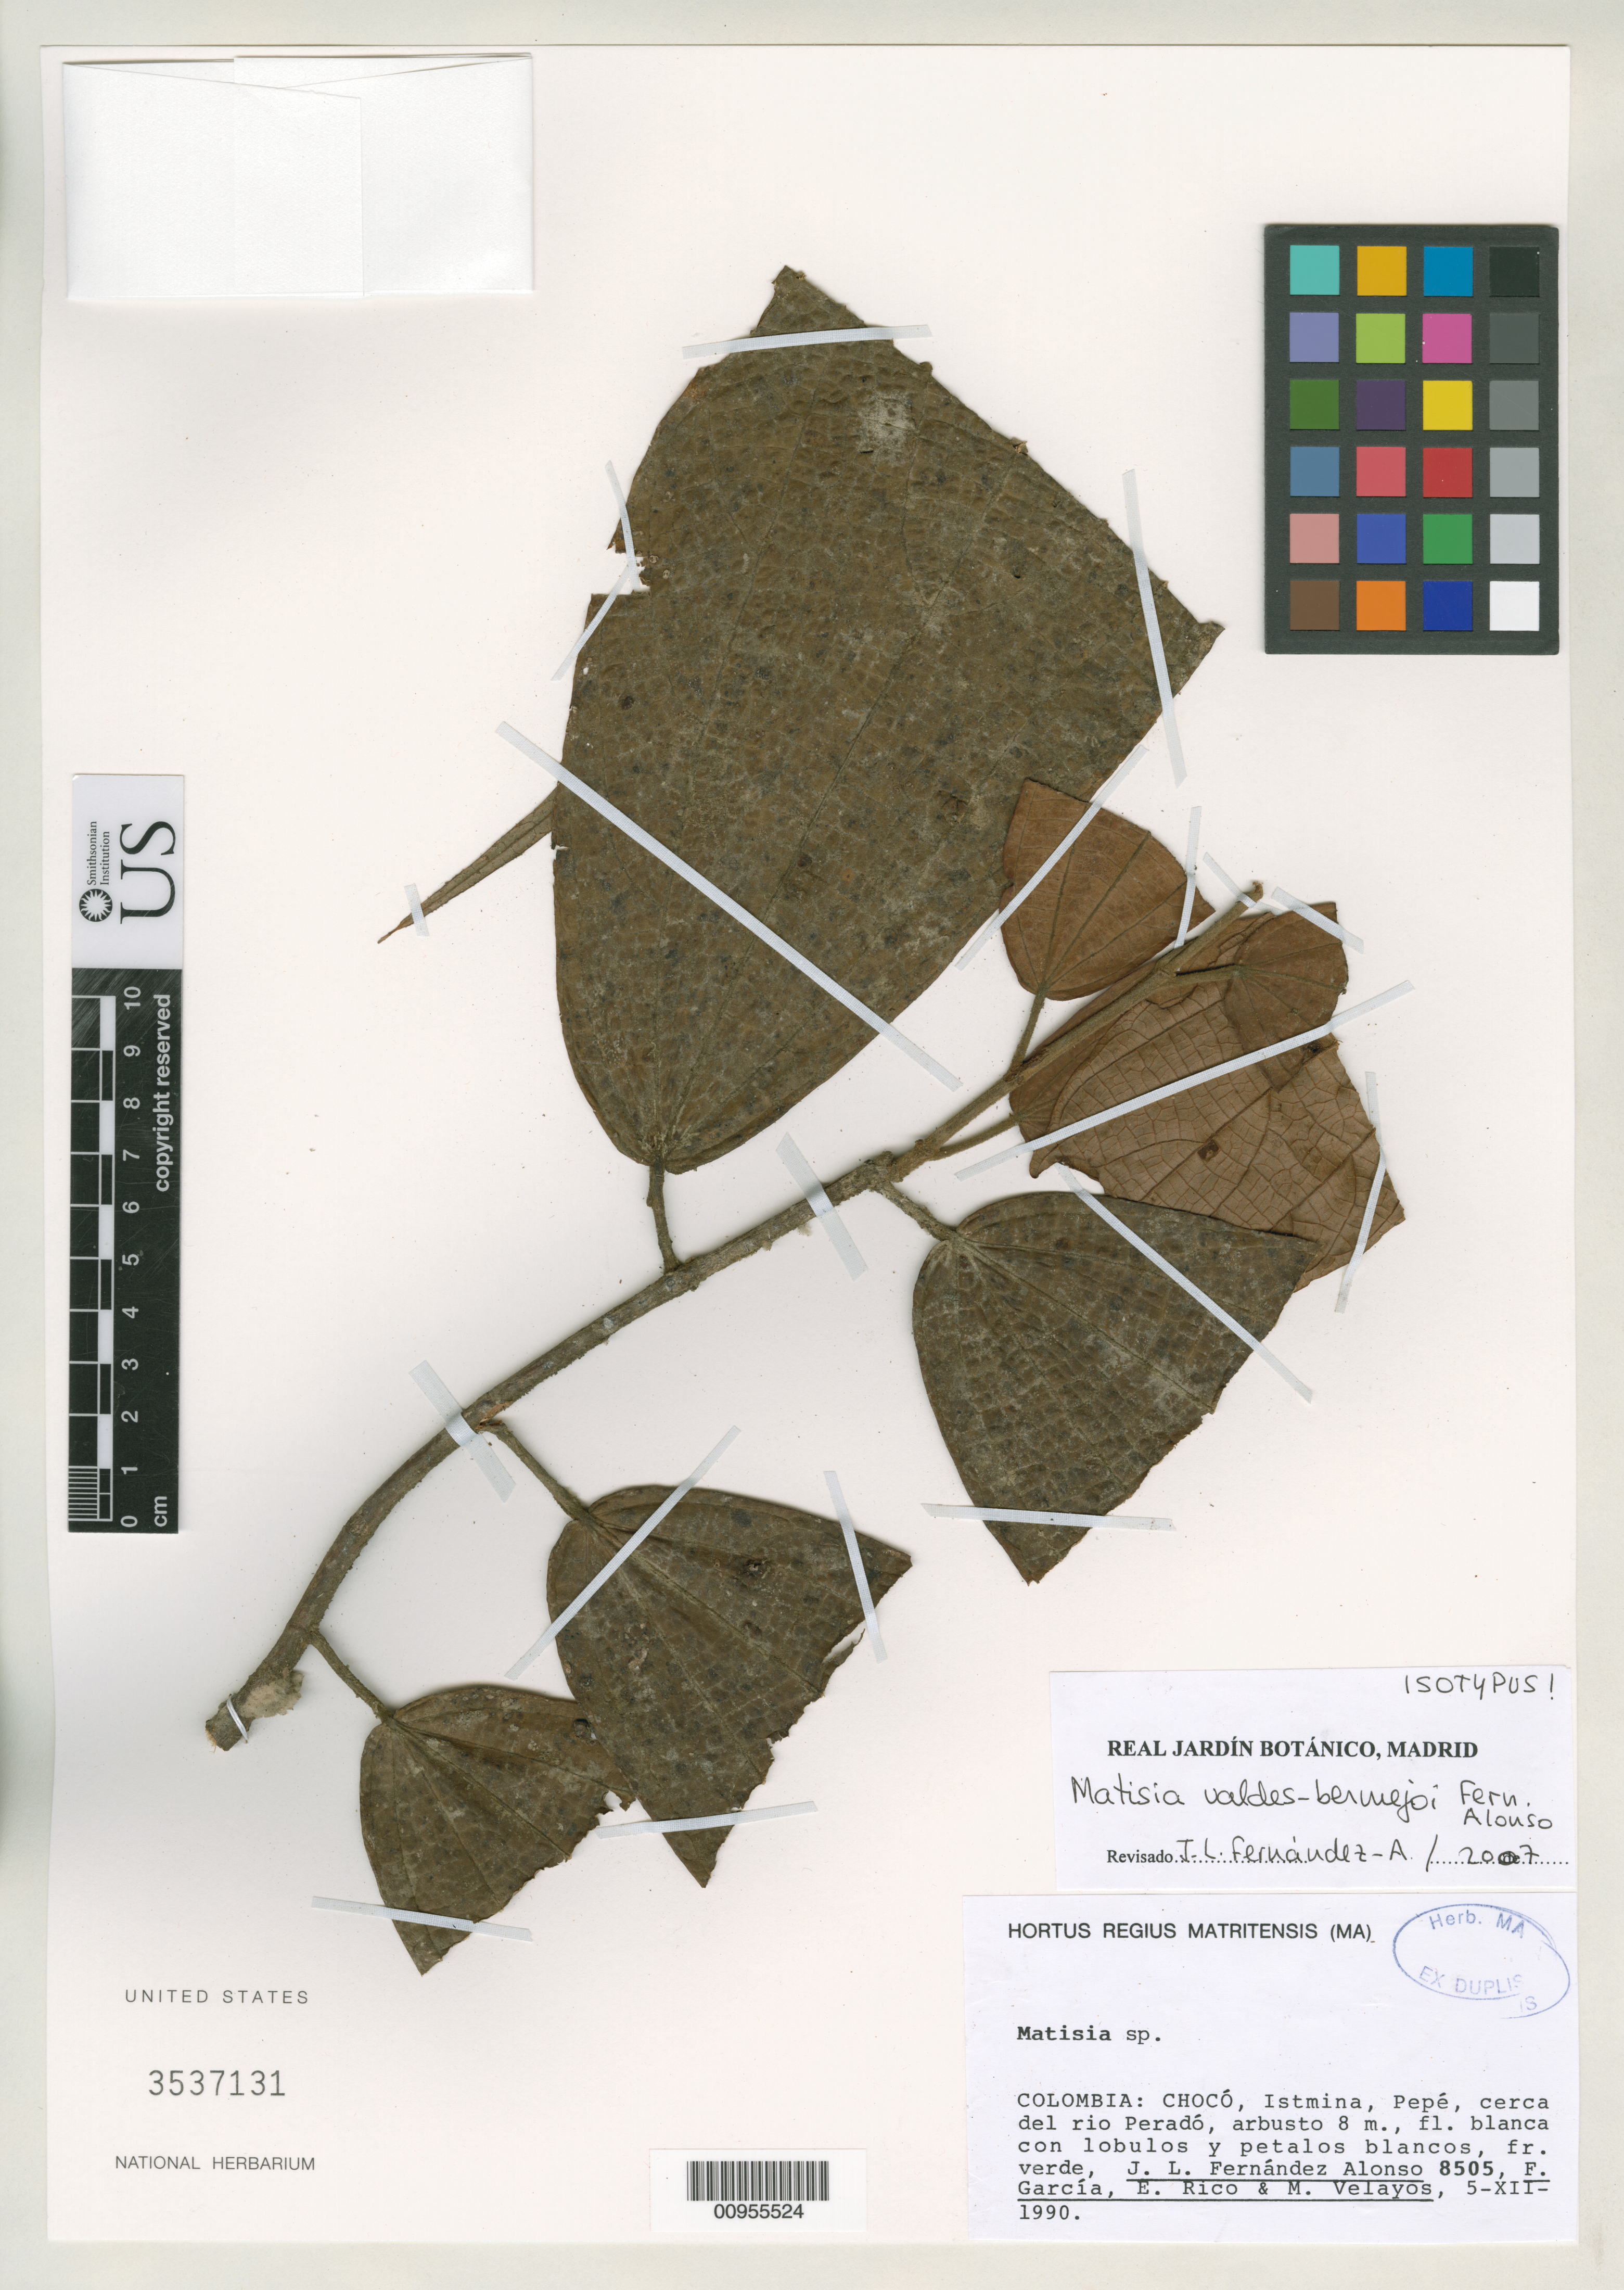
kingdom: Plantae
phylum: Tracheophyta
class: Magnoliopsida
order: Malvales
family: Malvaceae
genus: Matisia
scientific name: Matisia valdes-bermejoi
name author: Fern. Alonso & Castrov.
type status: Isotype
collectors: J. L. Fernández-Alonso, F. Garcia, E. Rico & M. Velayos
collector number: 8505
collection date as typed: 05 Dec 1990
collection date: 1990-12-05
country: Colombia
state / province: Chocó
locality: Chocó, Istmina, Pepé, cerca del rio Peradó.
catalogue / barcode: US 3537131